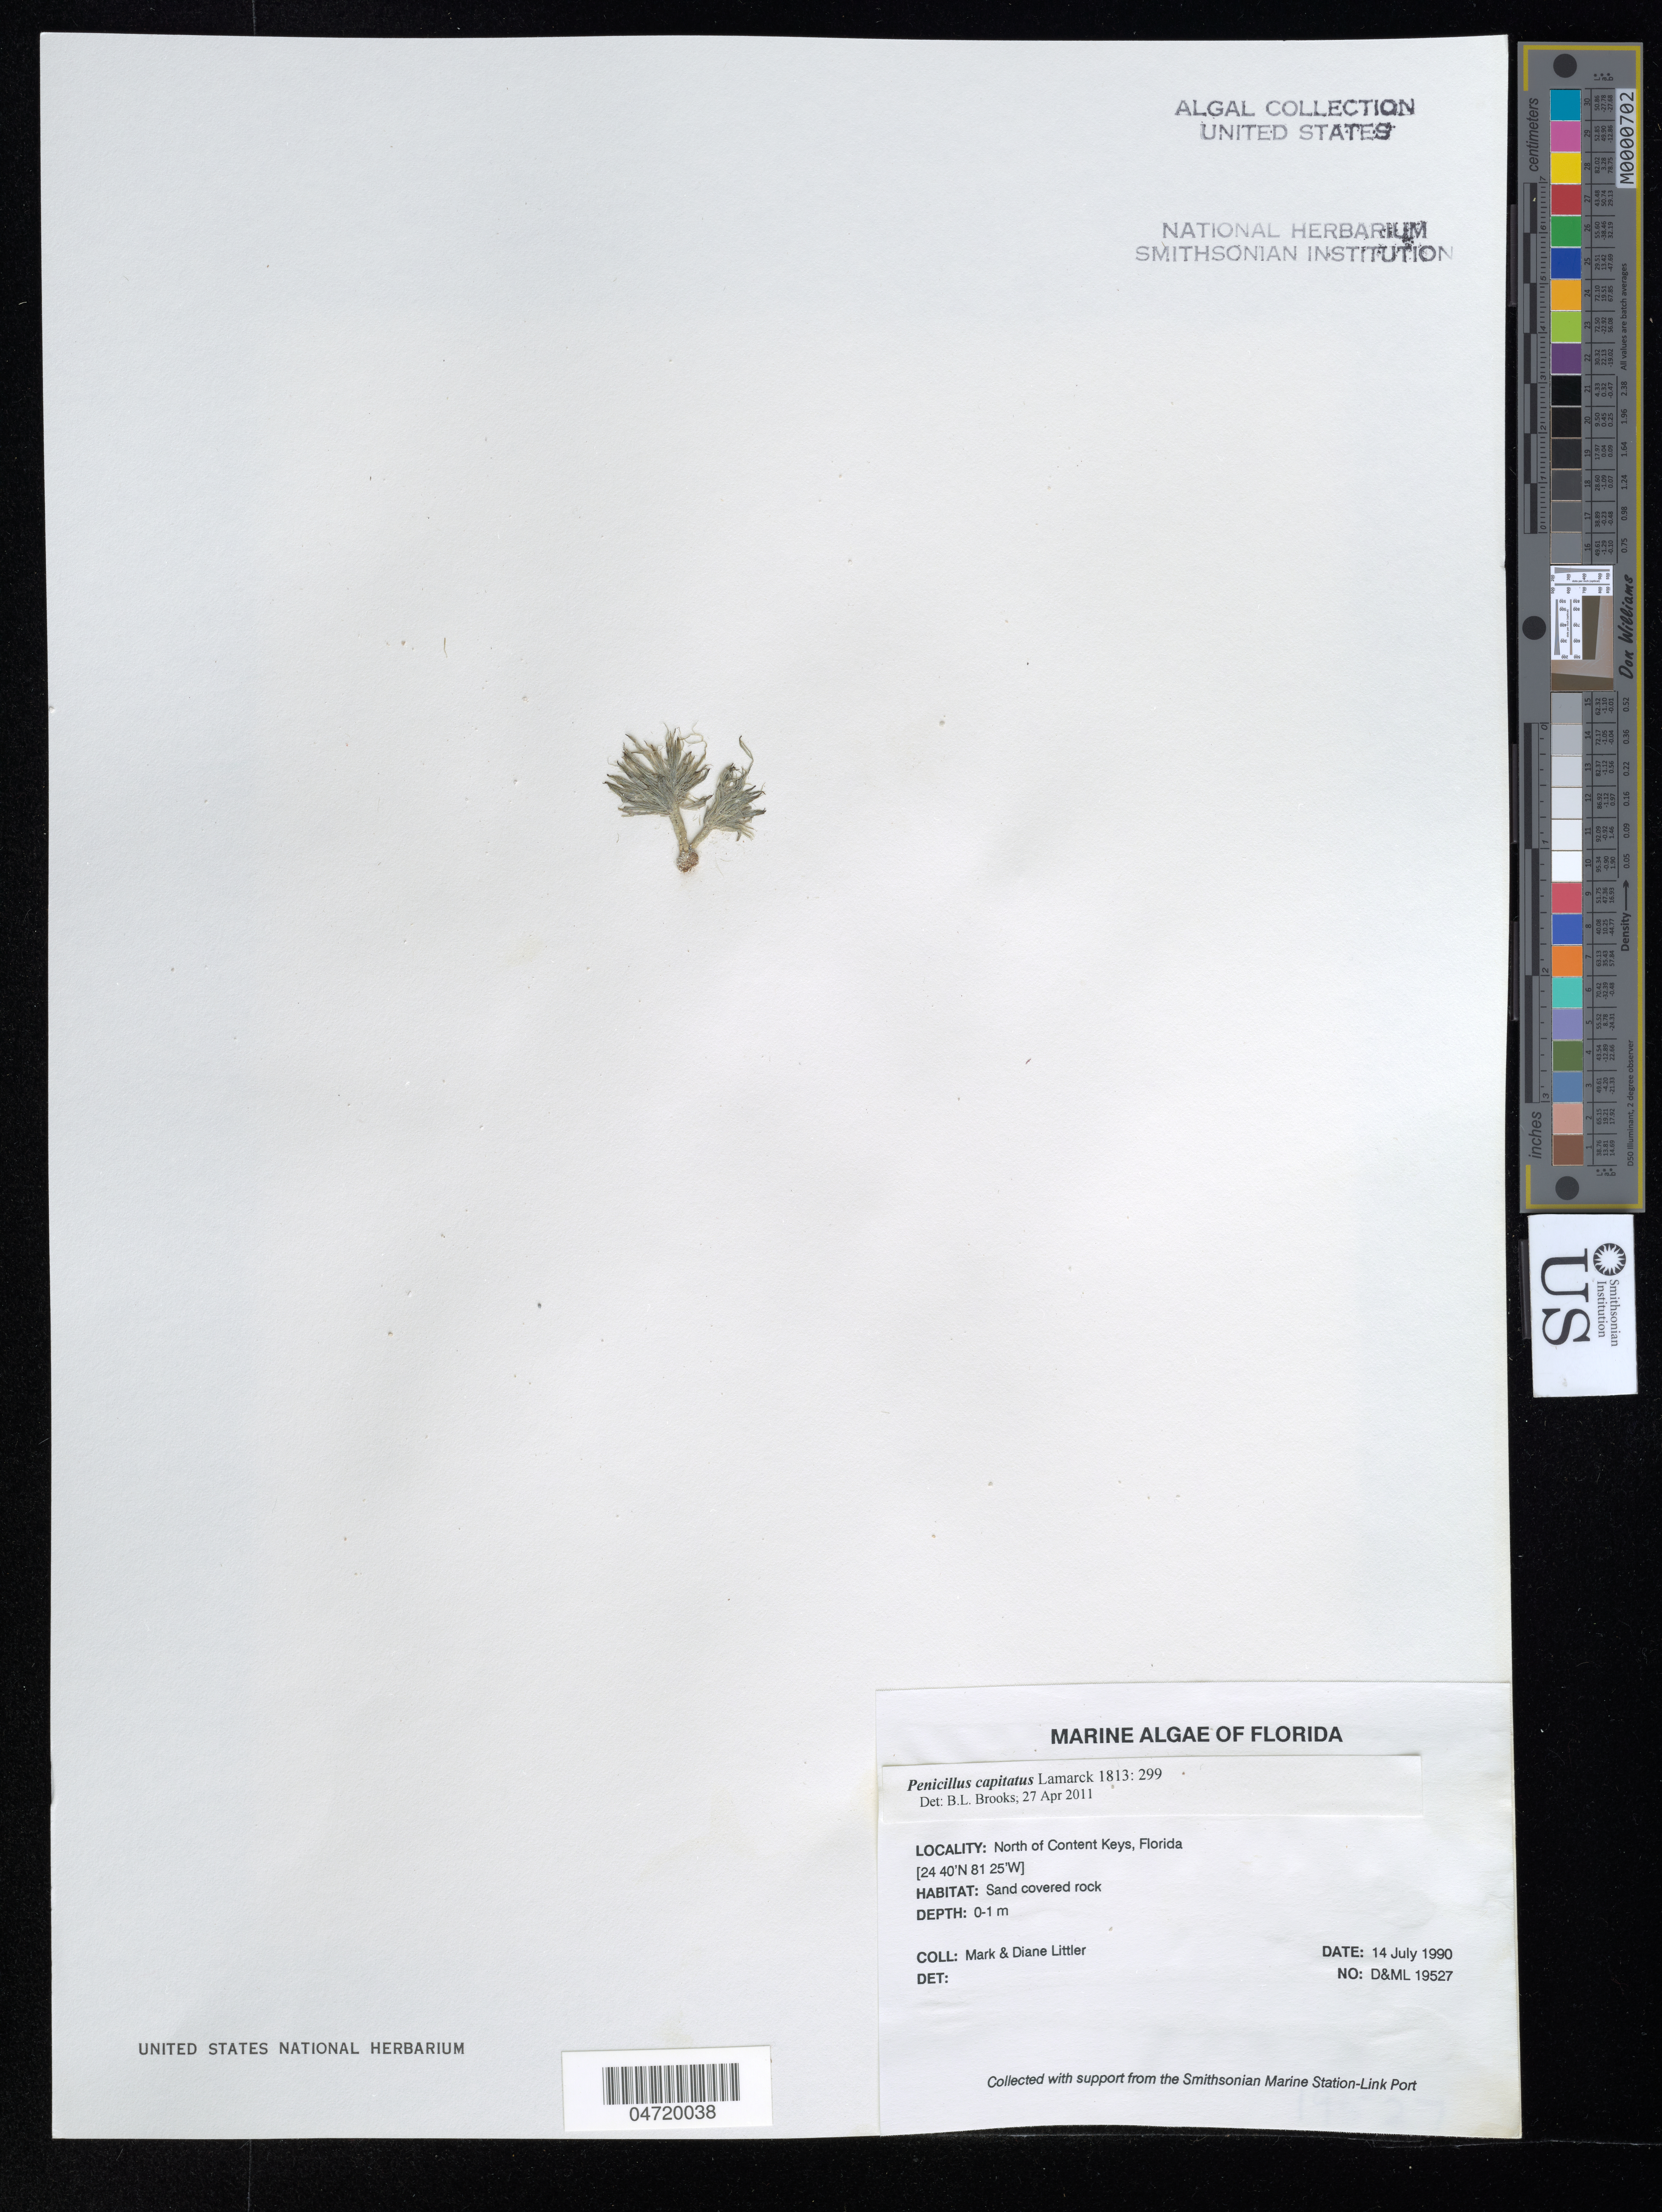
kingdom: Plantae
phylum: Chlorophyta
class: Ulvophyceae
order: Bryopsidales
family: Udoteaceae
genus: Penicillus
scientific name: Penicillus capitatus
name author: Lam.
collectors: M. Littler & D. S. Littler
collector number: D&ML 19527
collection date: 1990-07-14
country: United States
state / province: Florida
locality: North of Content Keys.